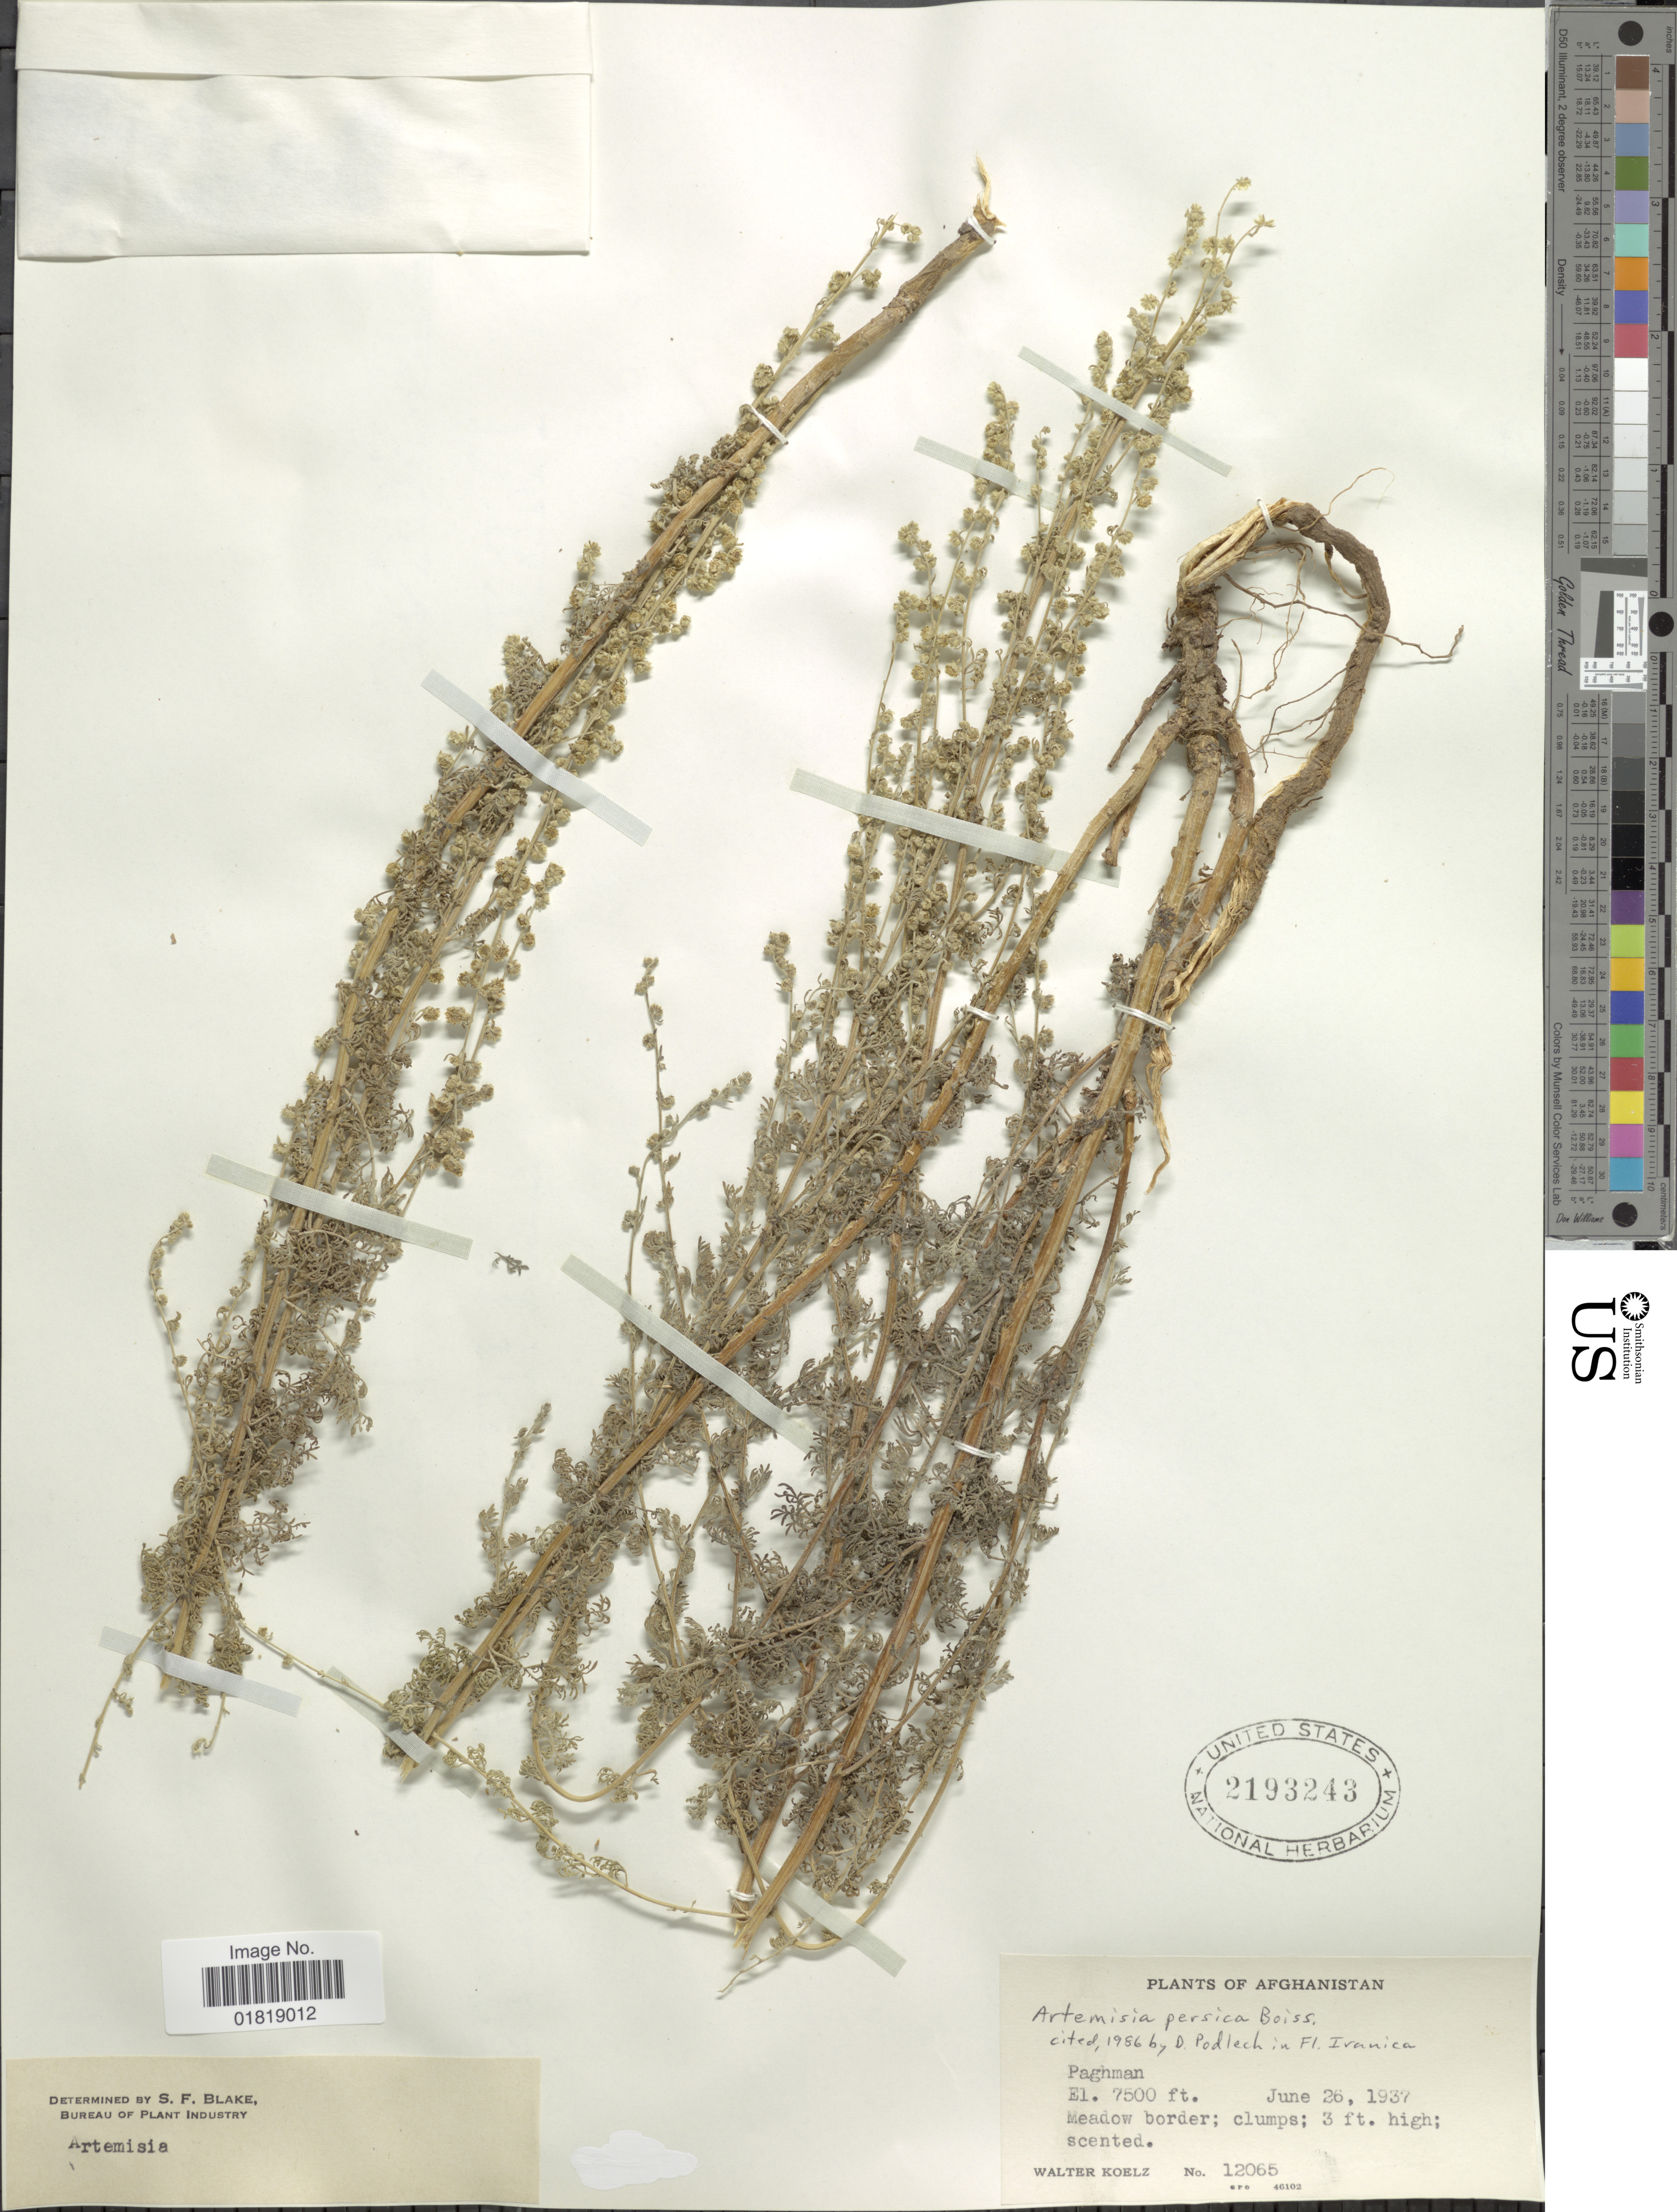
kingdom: Plantae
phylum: Tracheophyta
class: Magnoliopsida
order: Asterales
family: Asteraceae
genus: Artemisia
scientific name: Artemisia persica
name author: Boiss.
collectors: W. N. Koelz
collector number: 12065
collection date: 1937-06-26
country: Afghanistan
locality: Paghman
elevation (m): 2286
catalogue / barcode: US 2193243